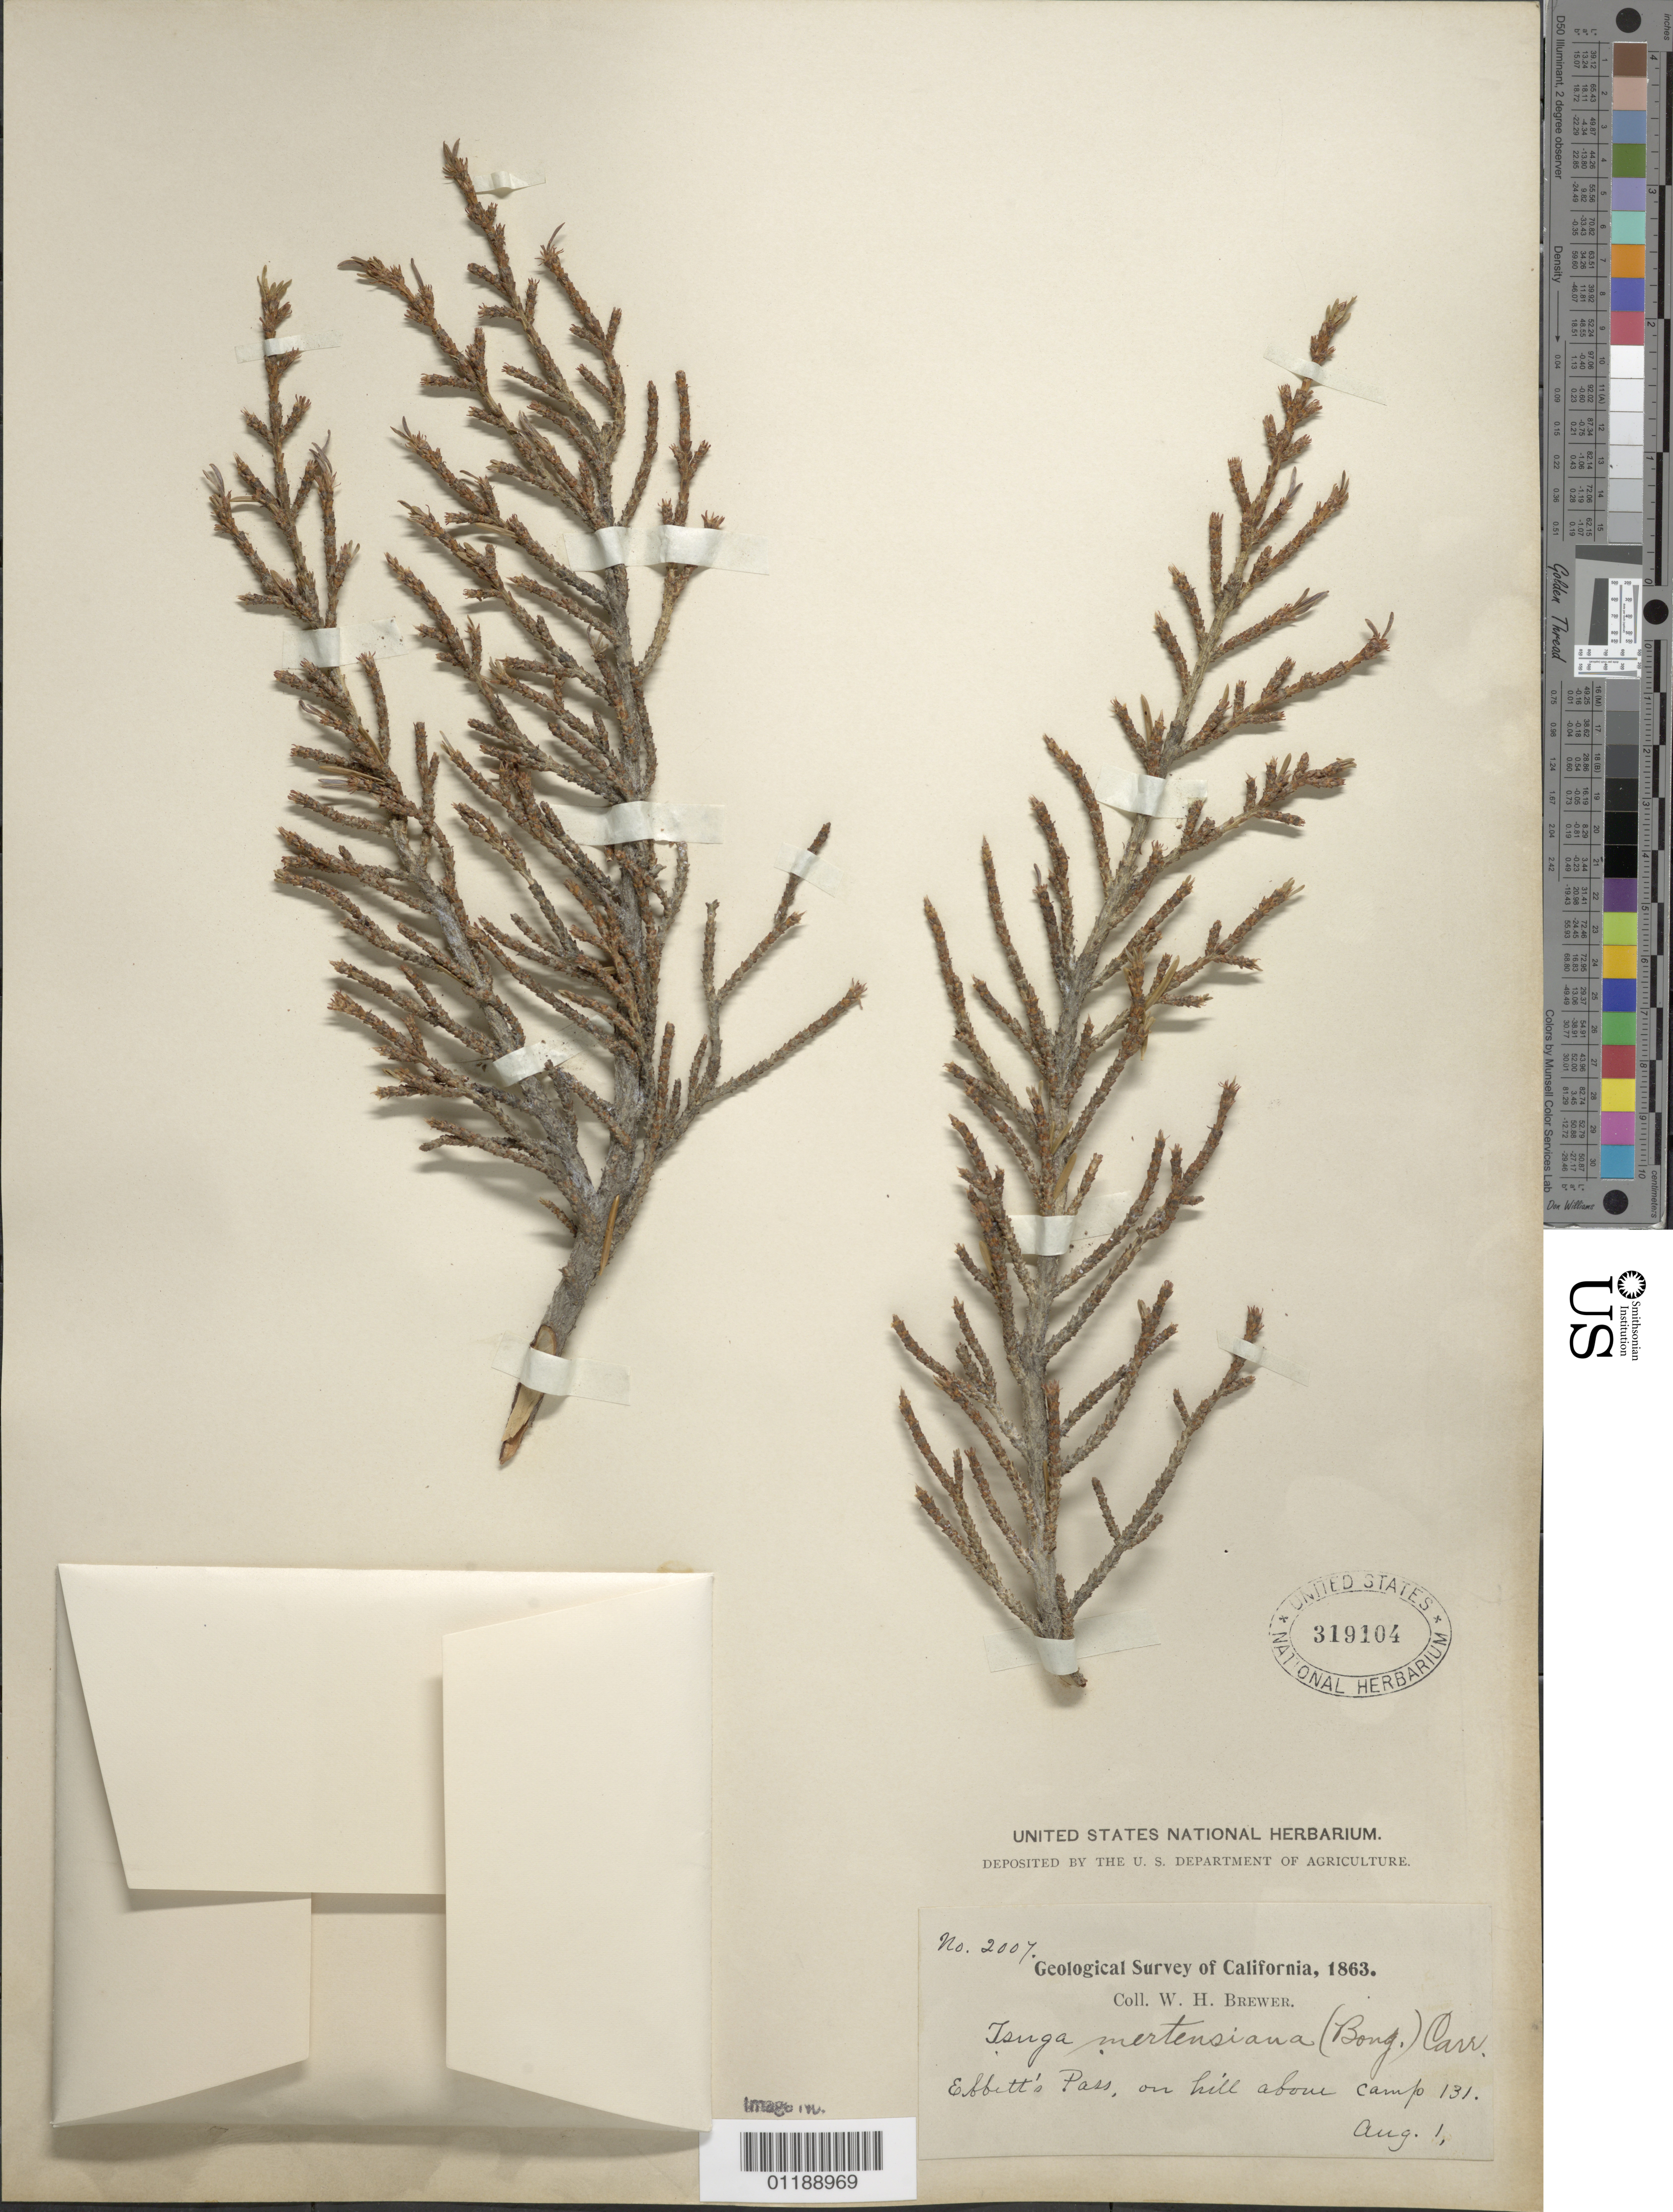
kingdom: Plantae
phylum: Tracheophyta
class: Pinopsida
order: Pinales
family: Pinaceae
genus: Tsuga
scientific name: Tsuga mertensiana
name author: (Bong.) Carrière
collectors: W. H. Brewer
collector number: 2007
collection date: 1863-08-01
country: United States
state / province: California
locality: above Camp 131, Ebbett's Pass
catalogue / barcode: US 319104